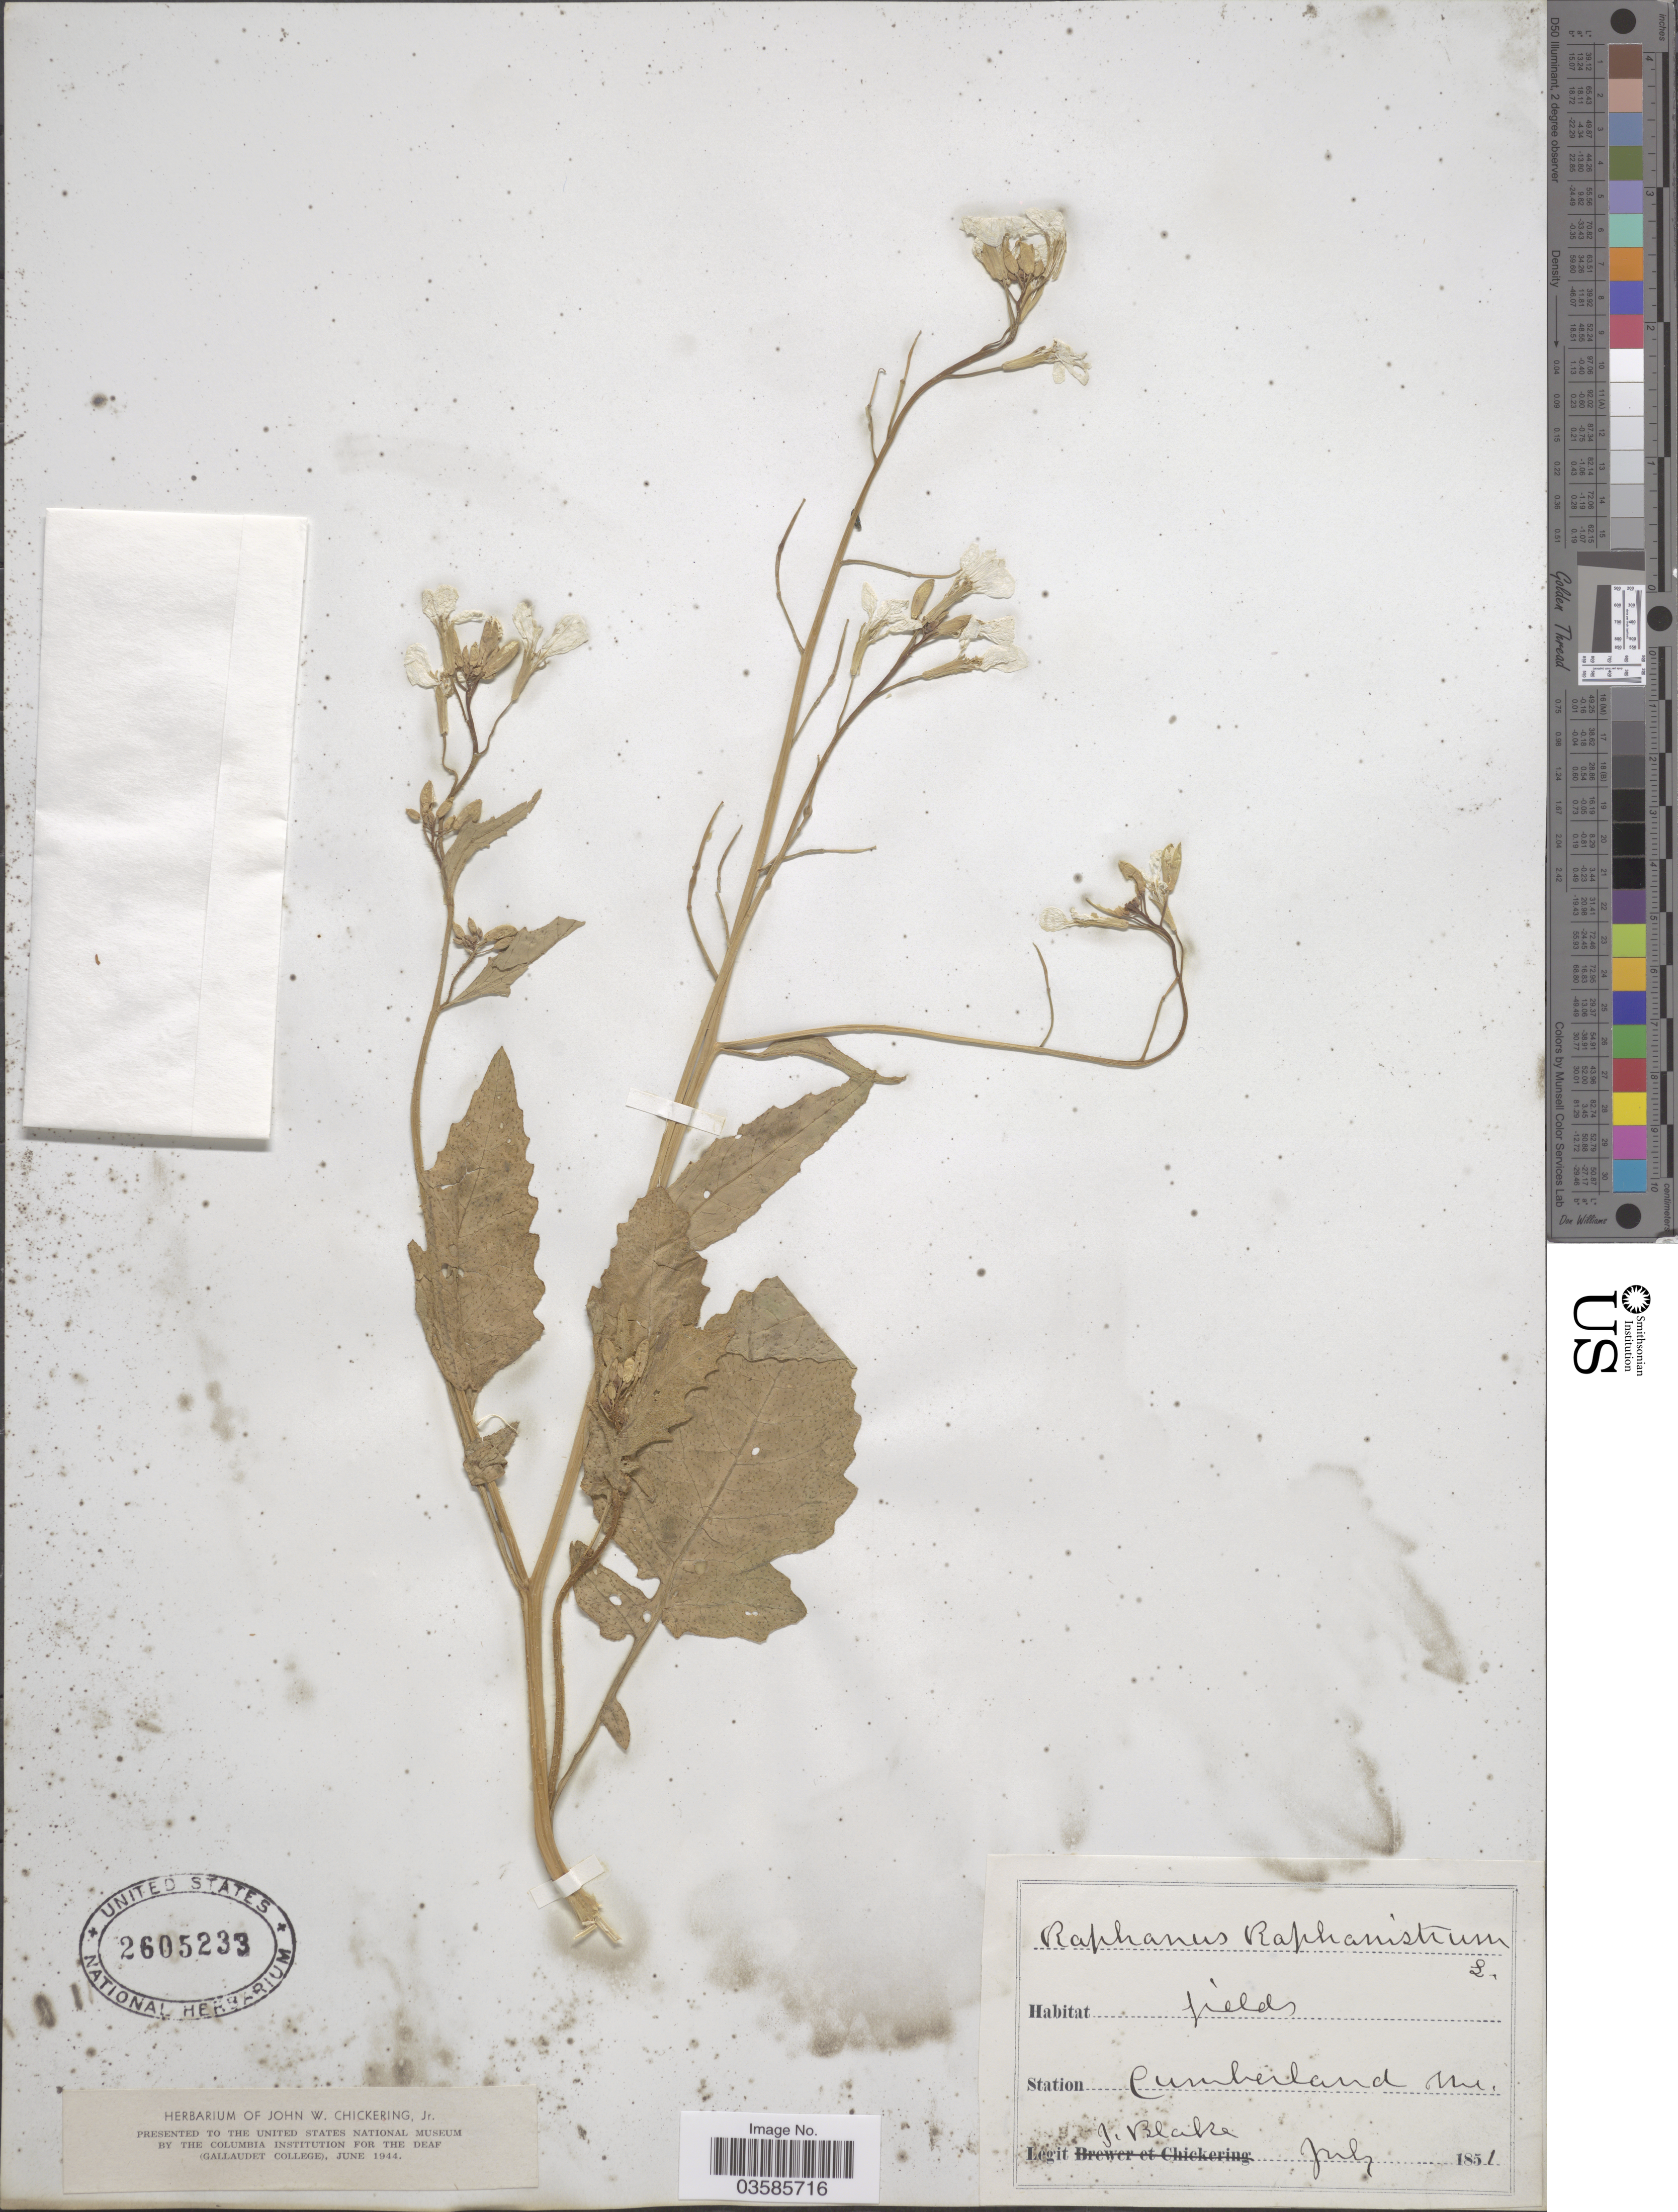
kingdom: Plantae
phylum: Tracheophyta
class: Magnoliopsida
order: Brassicales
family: Brassicaceae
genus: Raphanus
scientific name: Raphanus raphanistrum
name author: L.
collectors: J. Blake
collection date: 1851-07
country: United States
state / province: Maine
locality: Station: Cumberland.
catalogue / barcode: US 2605233